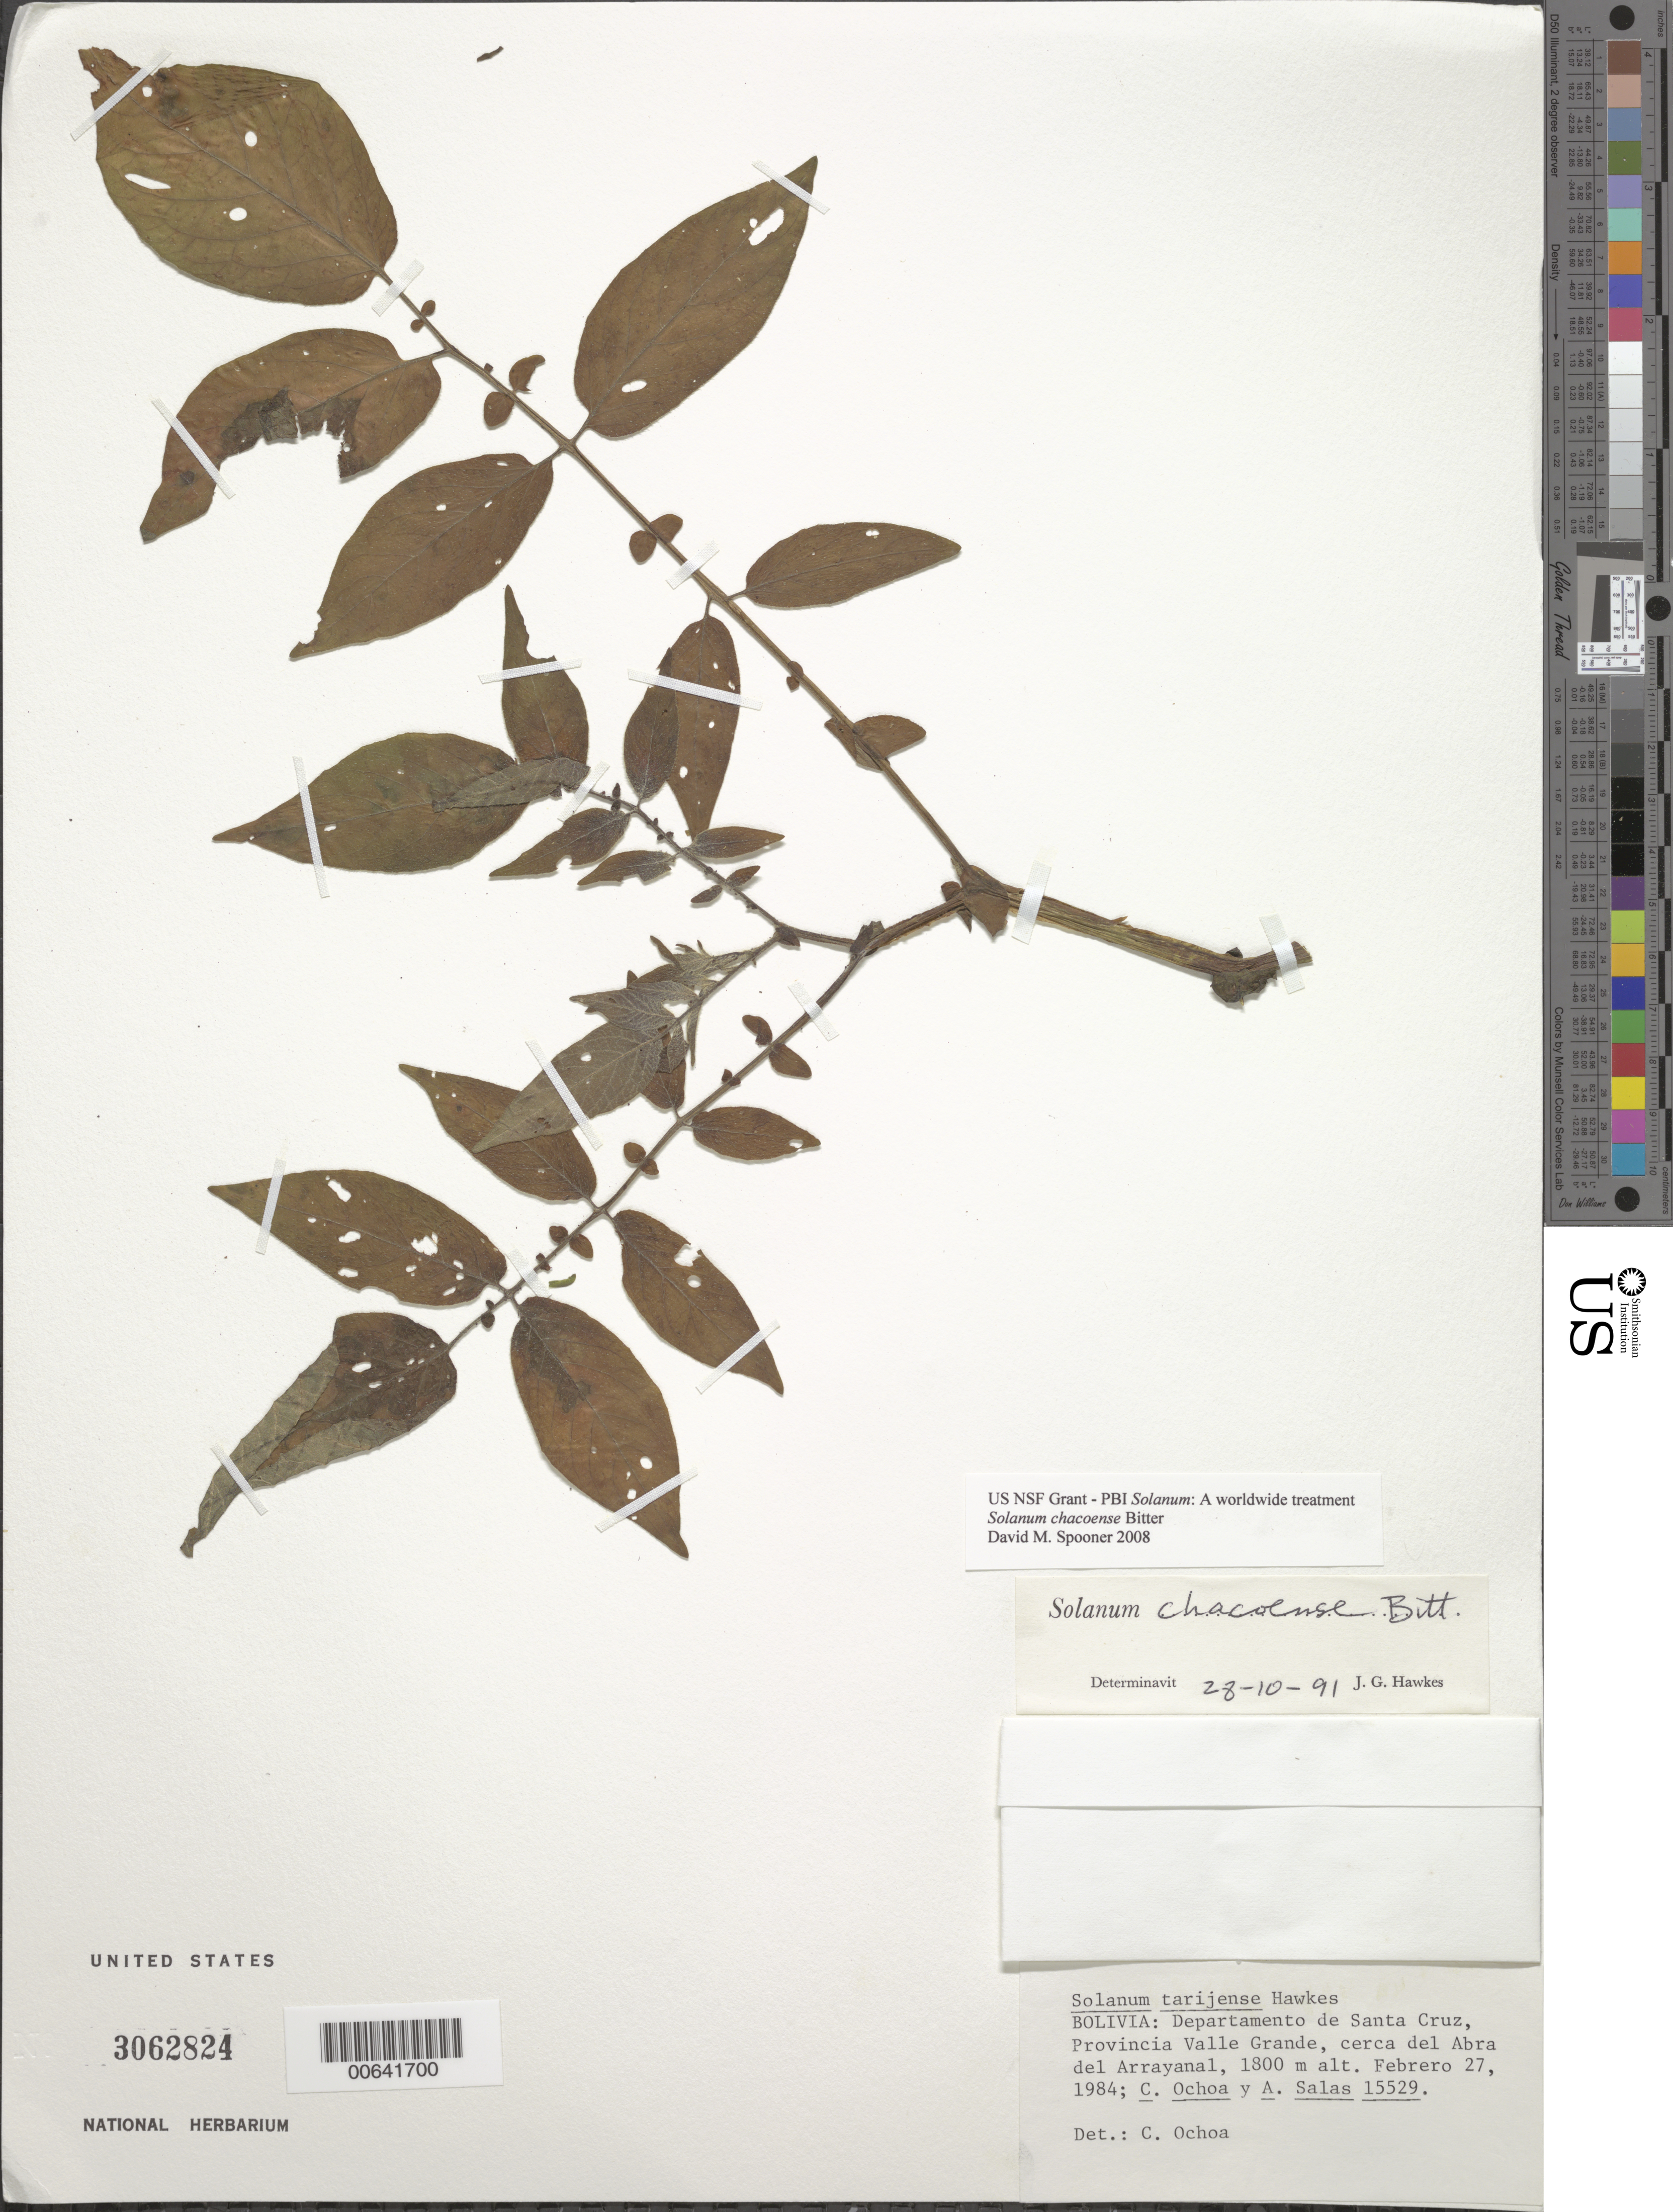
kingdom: Plantae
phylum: Tracheophyta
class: Magnoliopsida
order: Solanales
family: Solanaceae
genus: Solanum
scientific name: Solanum chacoense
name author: Bitt.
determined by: Hawkes, J. G.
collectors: C. M. Ochoa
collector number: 15529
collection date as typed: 27 Feb 1984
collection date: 1984-02-27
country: Bolivia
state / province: Santa Cruz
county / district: Vallegrande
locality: Valle Grande. Cerca de Abra del Arrayanal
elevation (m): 1800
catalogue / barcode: US 3062824